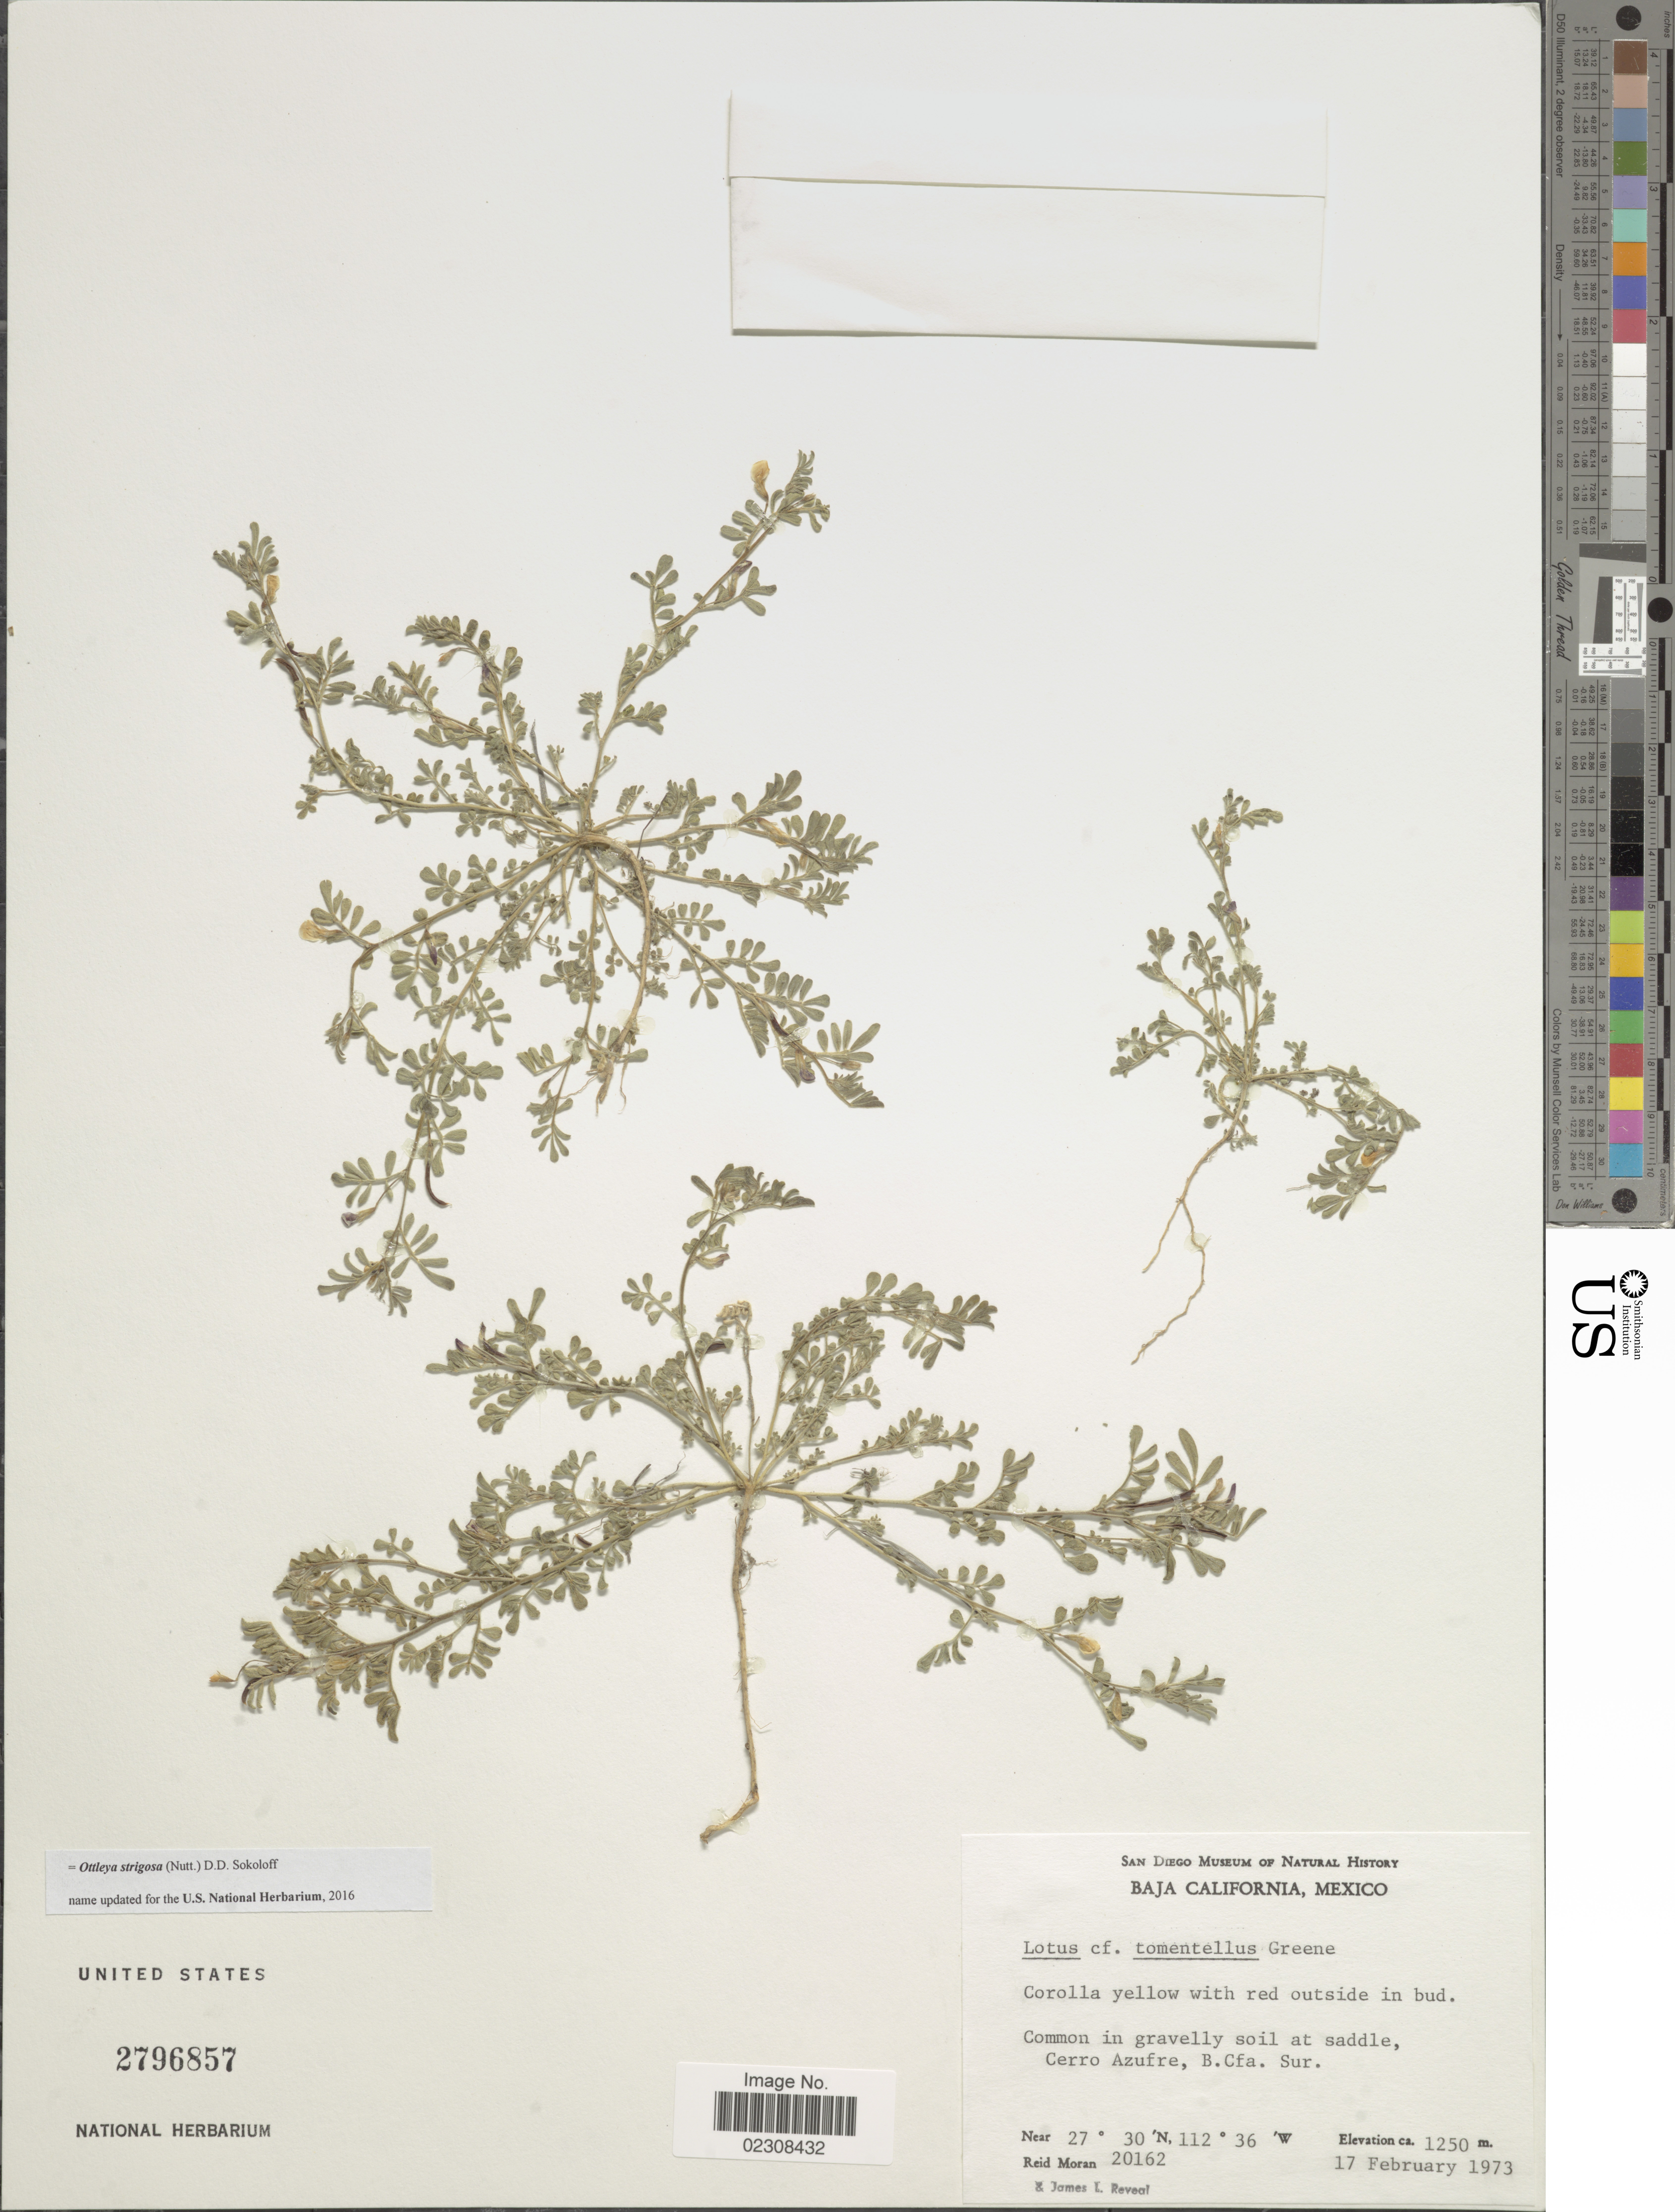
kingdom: Plantae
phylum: Tracheophyta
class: Magnoliopsida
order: Fabales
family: Fabaceae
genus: Ottleya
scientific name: Ottleya strigosa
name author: (Nutt.) D.D. Sokoloff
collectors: R. V. Moran & J. L. Reveal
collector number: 20162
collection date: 1973-02-17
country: Mexico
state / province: Baja California Sur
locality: Common in gravelly soil at saddle, Cerro Azufre, Baja California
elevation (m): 1250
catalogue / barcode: US 2796857